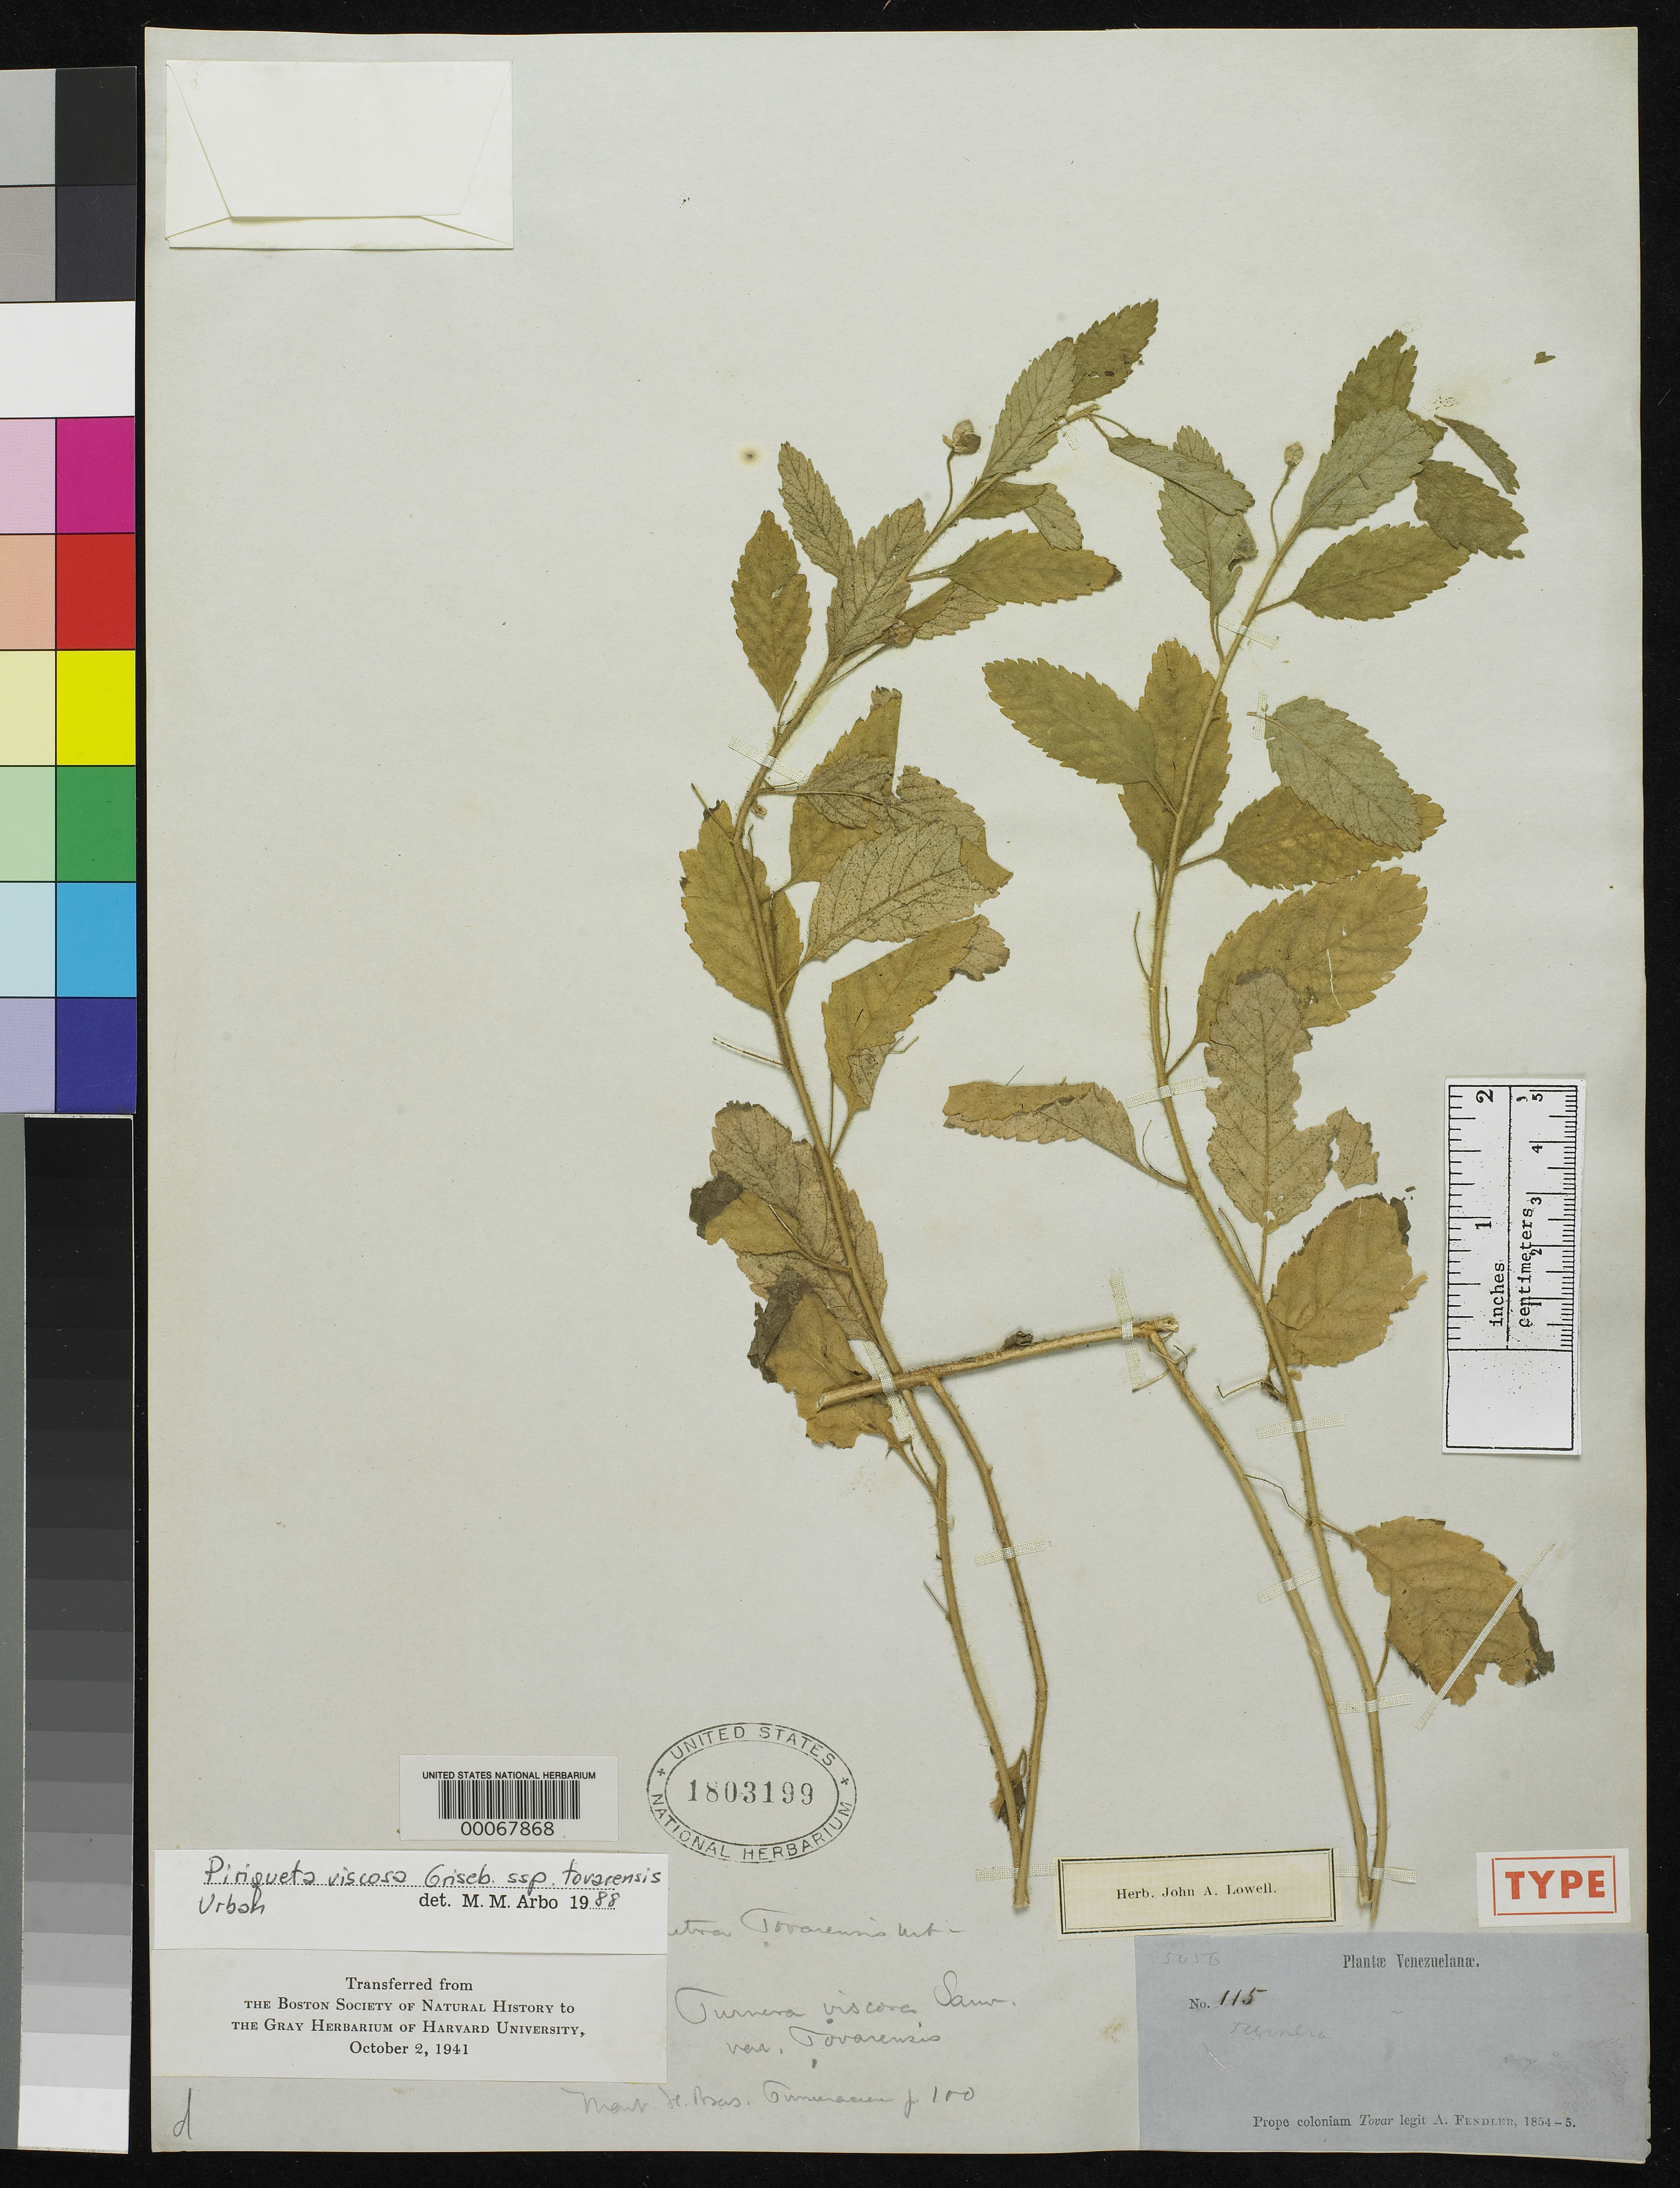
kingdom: Plantae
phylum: Tracheophyta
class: Magnoliopsida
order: Malpighiales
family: Turneraceae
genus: Piriqueta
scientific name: Piriqueta viscosa subsp. tovarensis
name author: Urb.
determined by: Arbo, M. M.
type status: Isotype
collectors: A. Fendler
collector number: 115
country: Venezuela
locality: Near Colonia Tovar.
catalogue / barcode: US 1803199